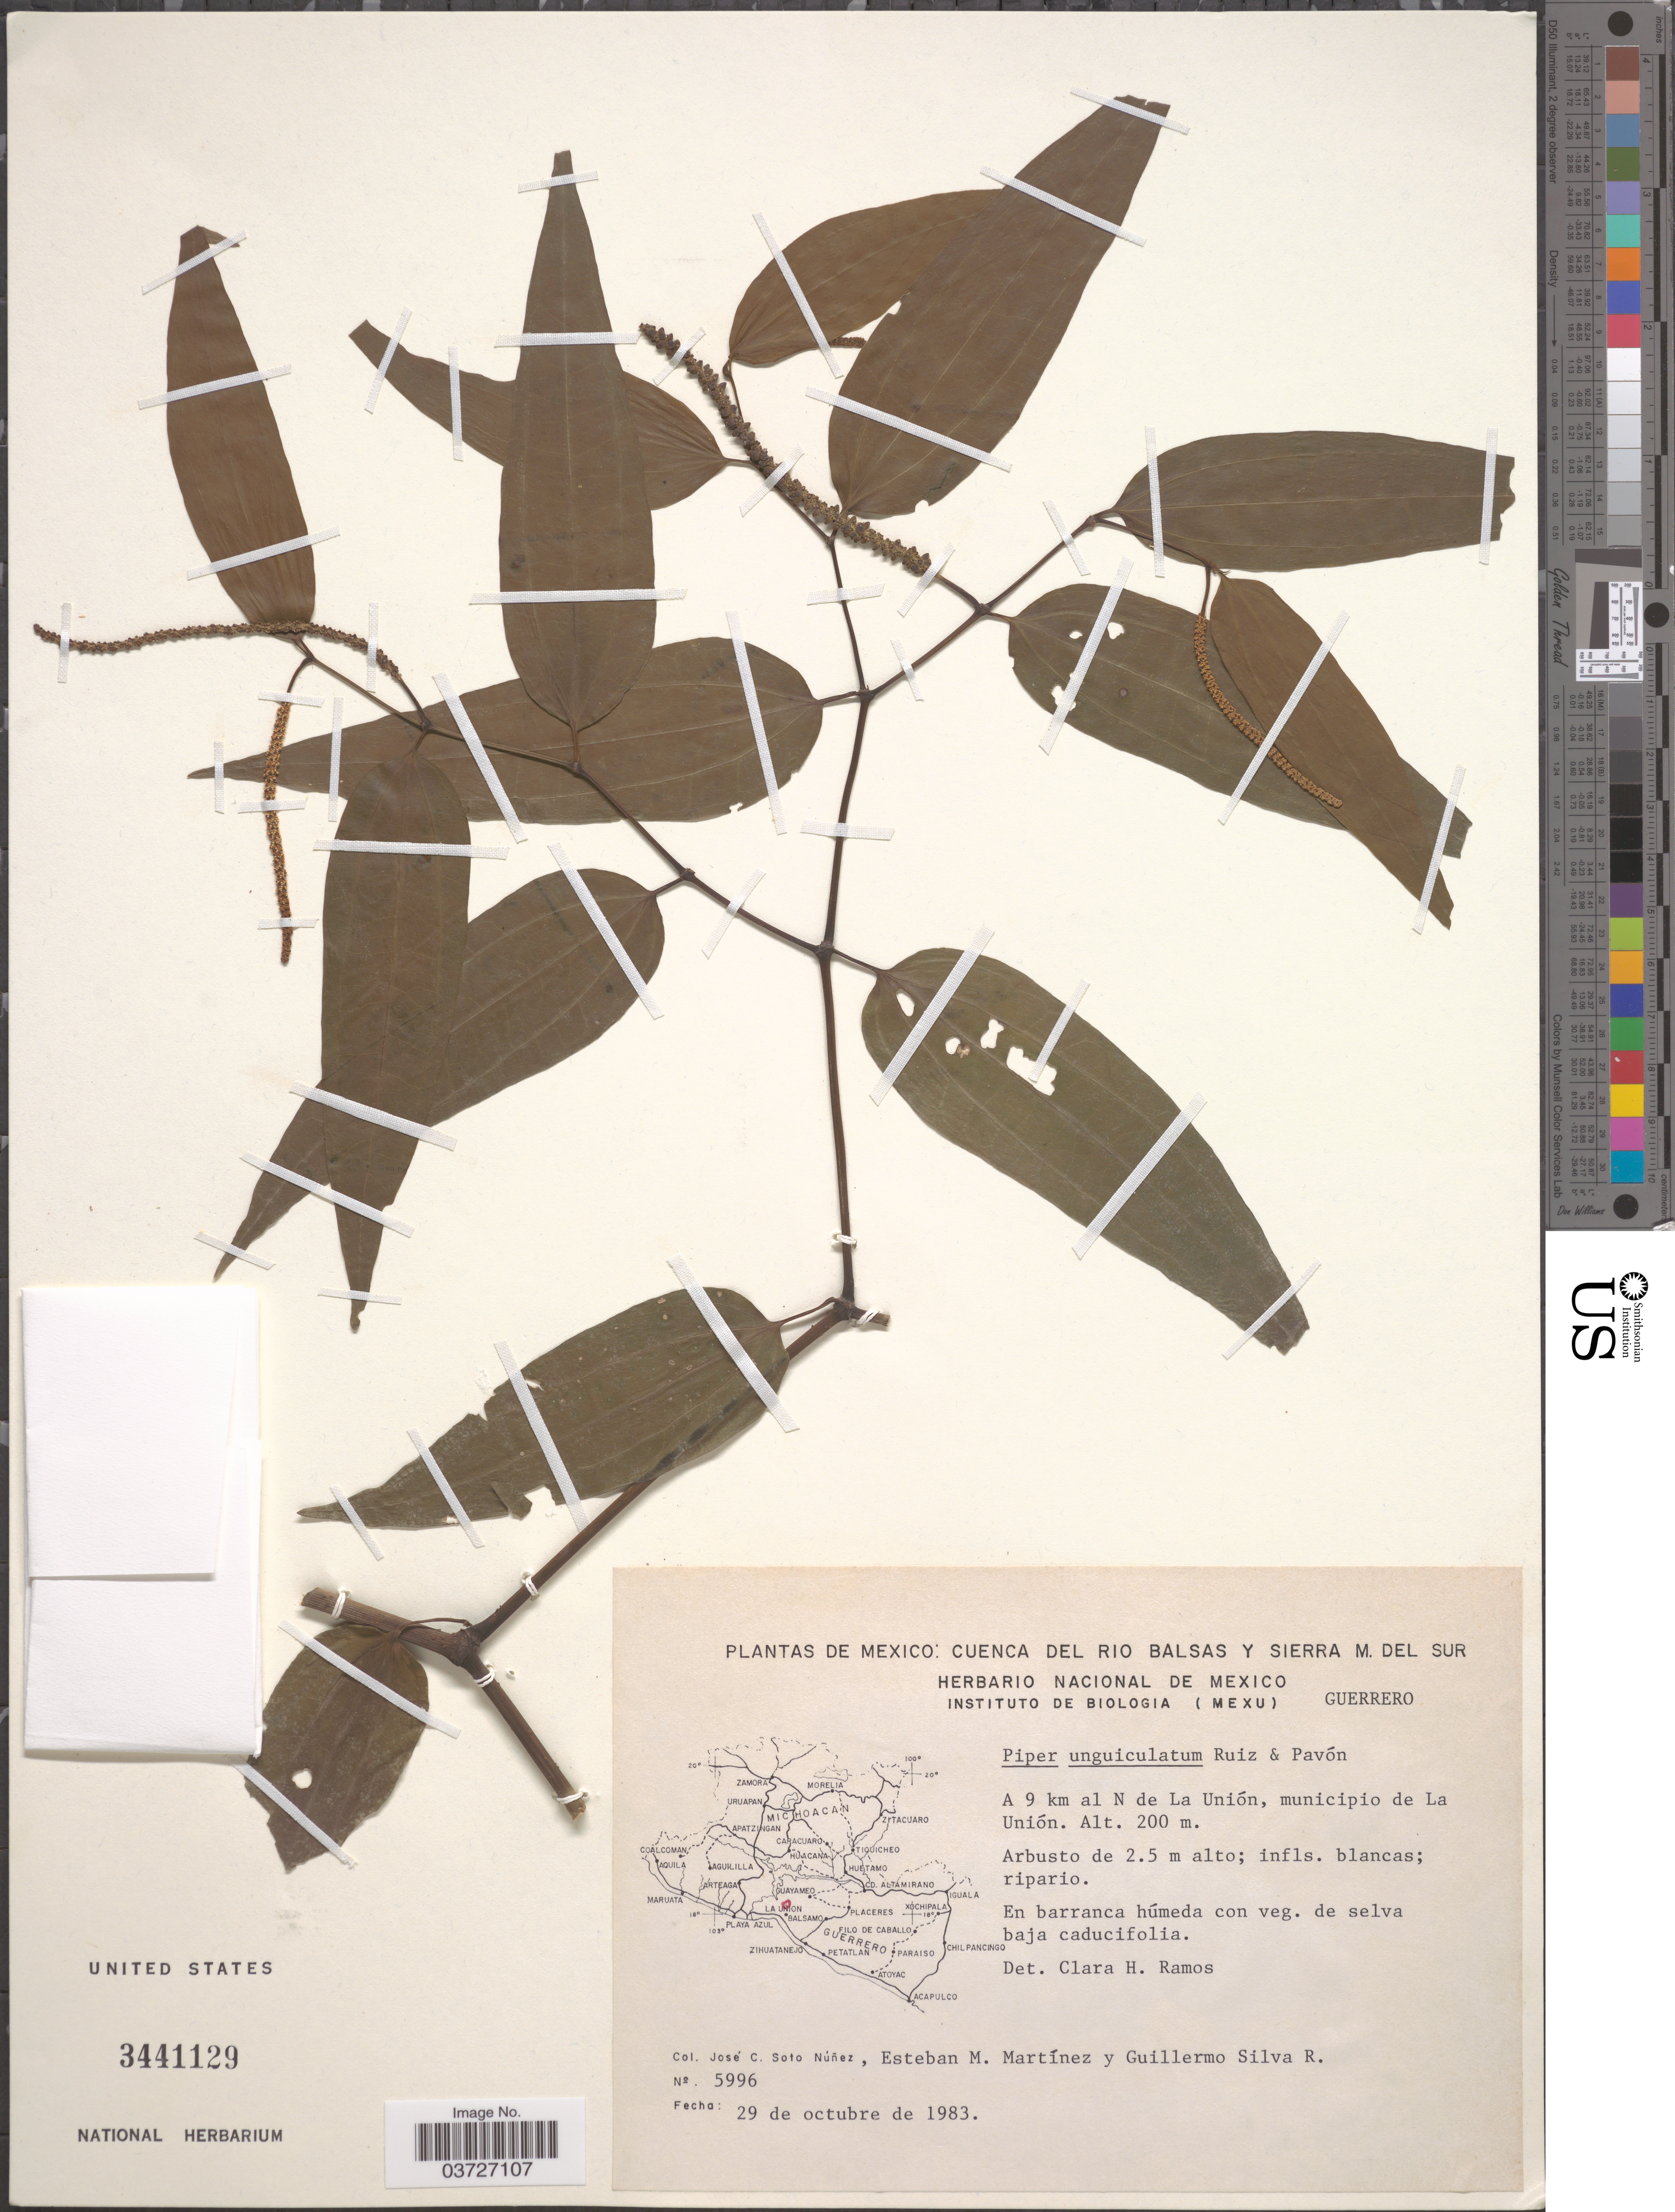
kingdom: Plantae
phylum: Tracheophyta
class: Magnoliopsida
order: Piperales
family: Piperaceae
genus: Piper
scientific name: Piper unguiculatum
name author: Ruiz & Pav.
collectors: J. Soto, E. M. Martínez S. & G. Silva R.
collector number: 5996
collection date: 1983-10-29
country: Mexico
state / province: Guerrero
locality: Cuenca del Rio Balsas y Sierra M. del sur. A 9 km al N de La Unión, municipio de La Unión.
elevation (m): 200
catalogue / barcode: US 3441129